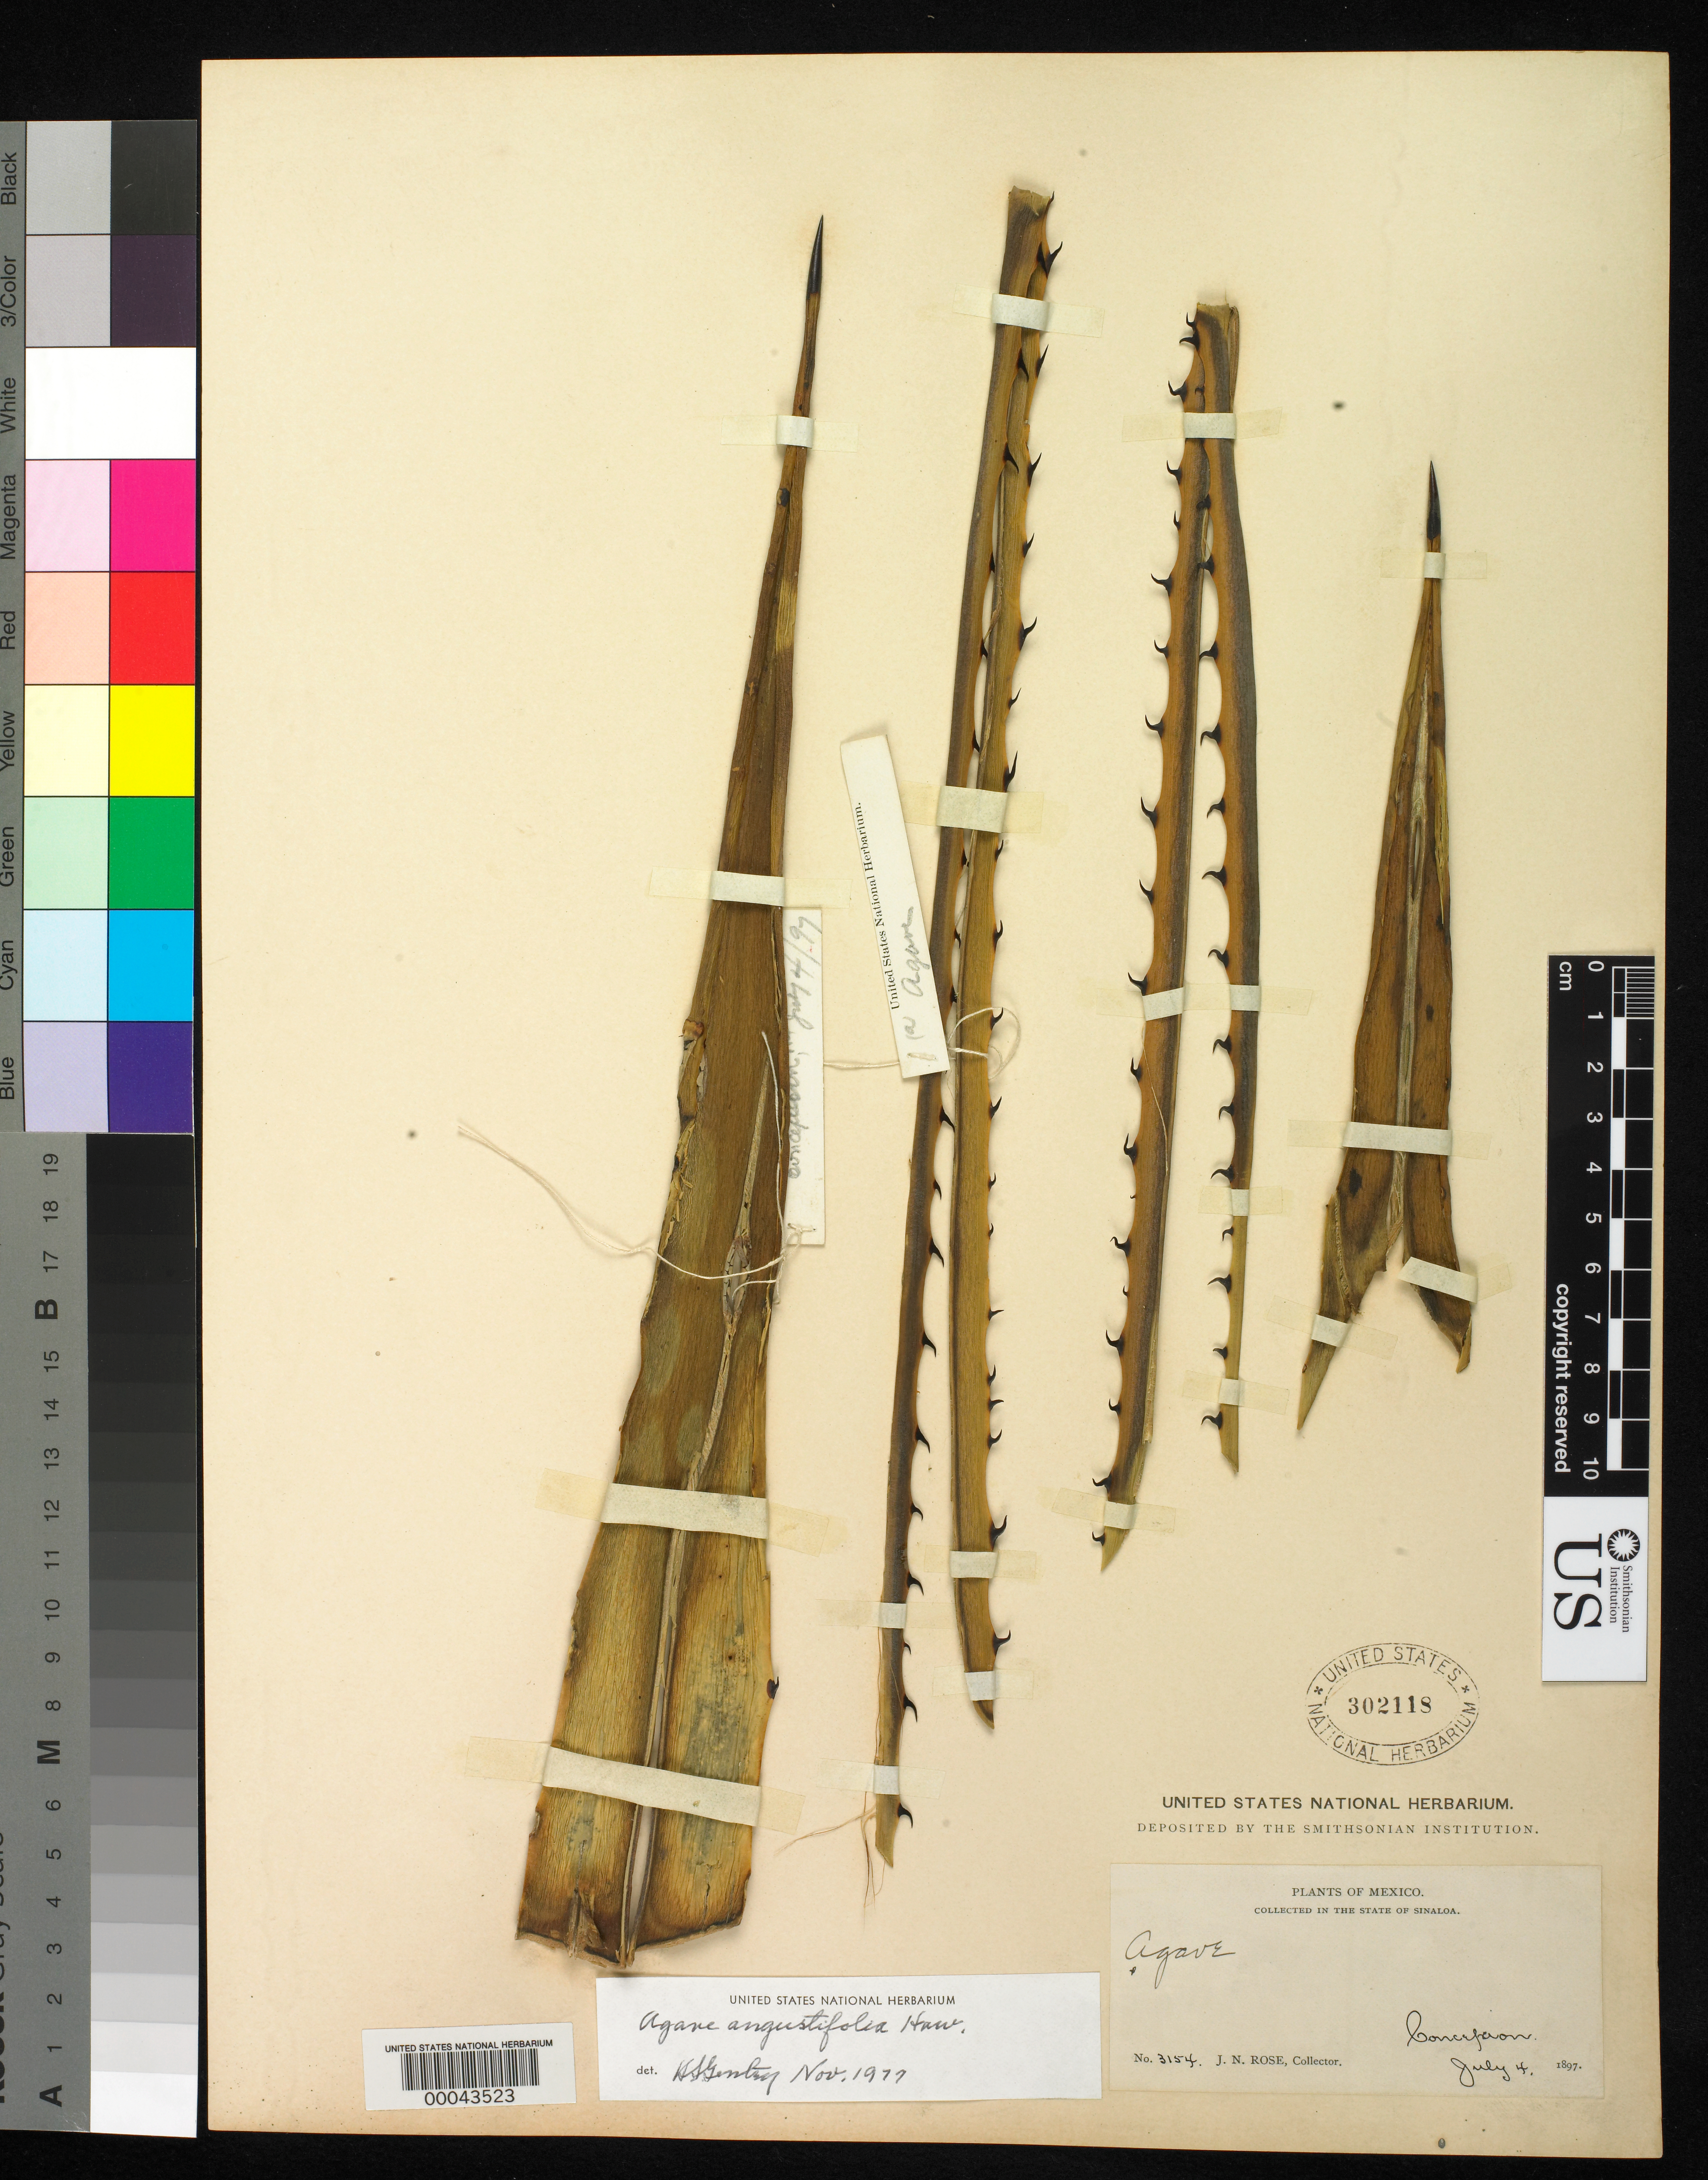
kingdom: Plantae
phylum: Tracheophyta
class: Liliopsida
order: Asparagales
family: Asparagaceae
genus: Agave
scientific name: Agave angustifolia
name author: Haw.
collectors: J. N. Rose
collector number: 3154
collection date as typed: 04 Jul 1897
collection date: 1897-07-04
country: Mexico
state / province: Sinaloa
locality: Concepcion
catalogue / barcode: US 302118